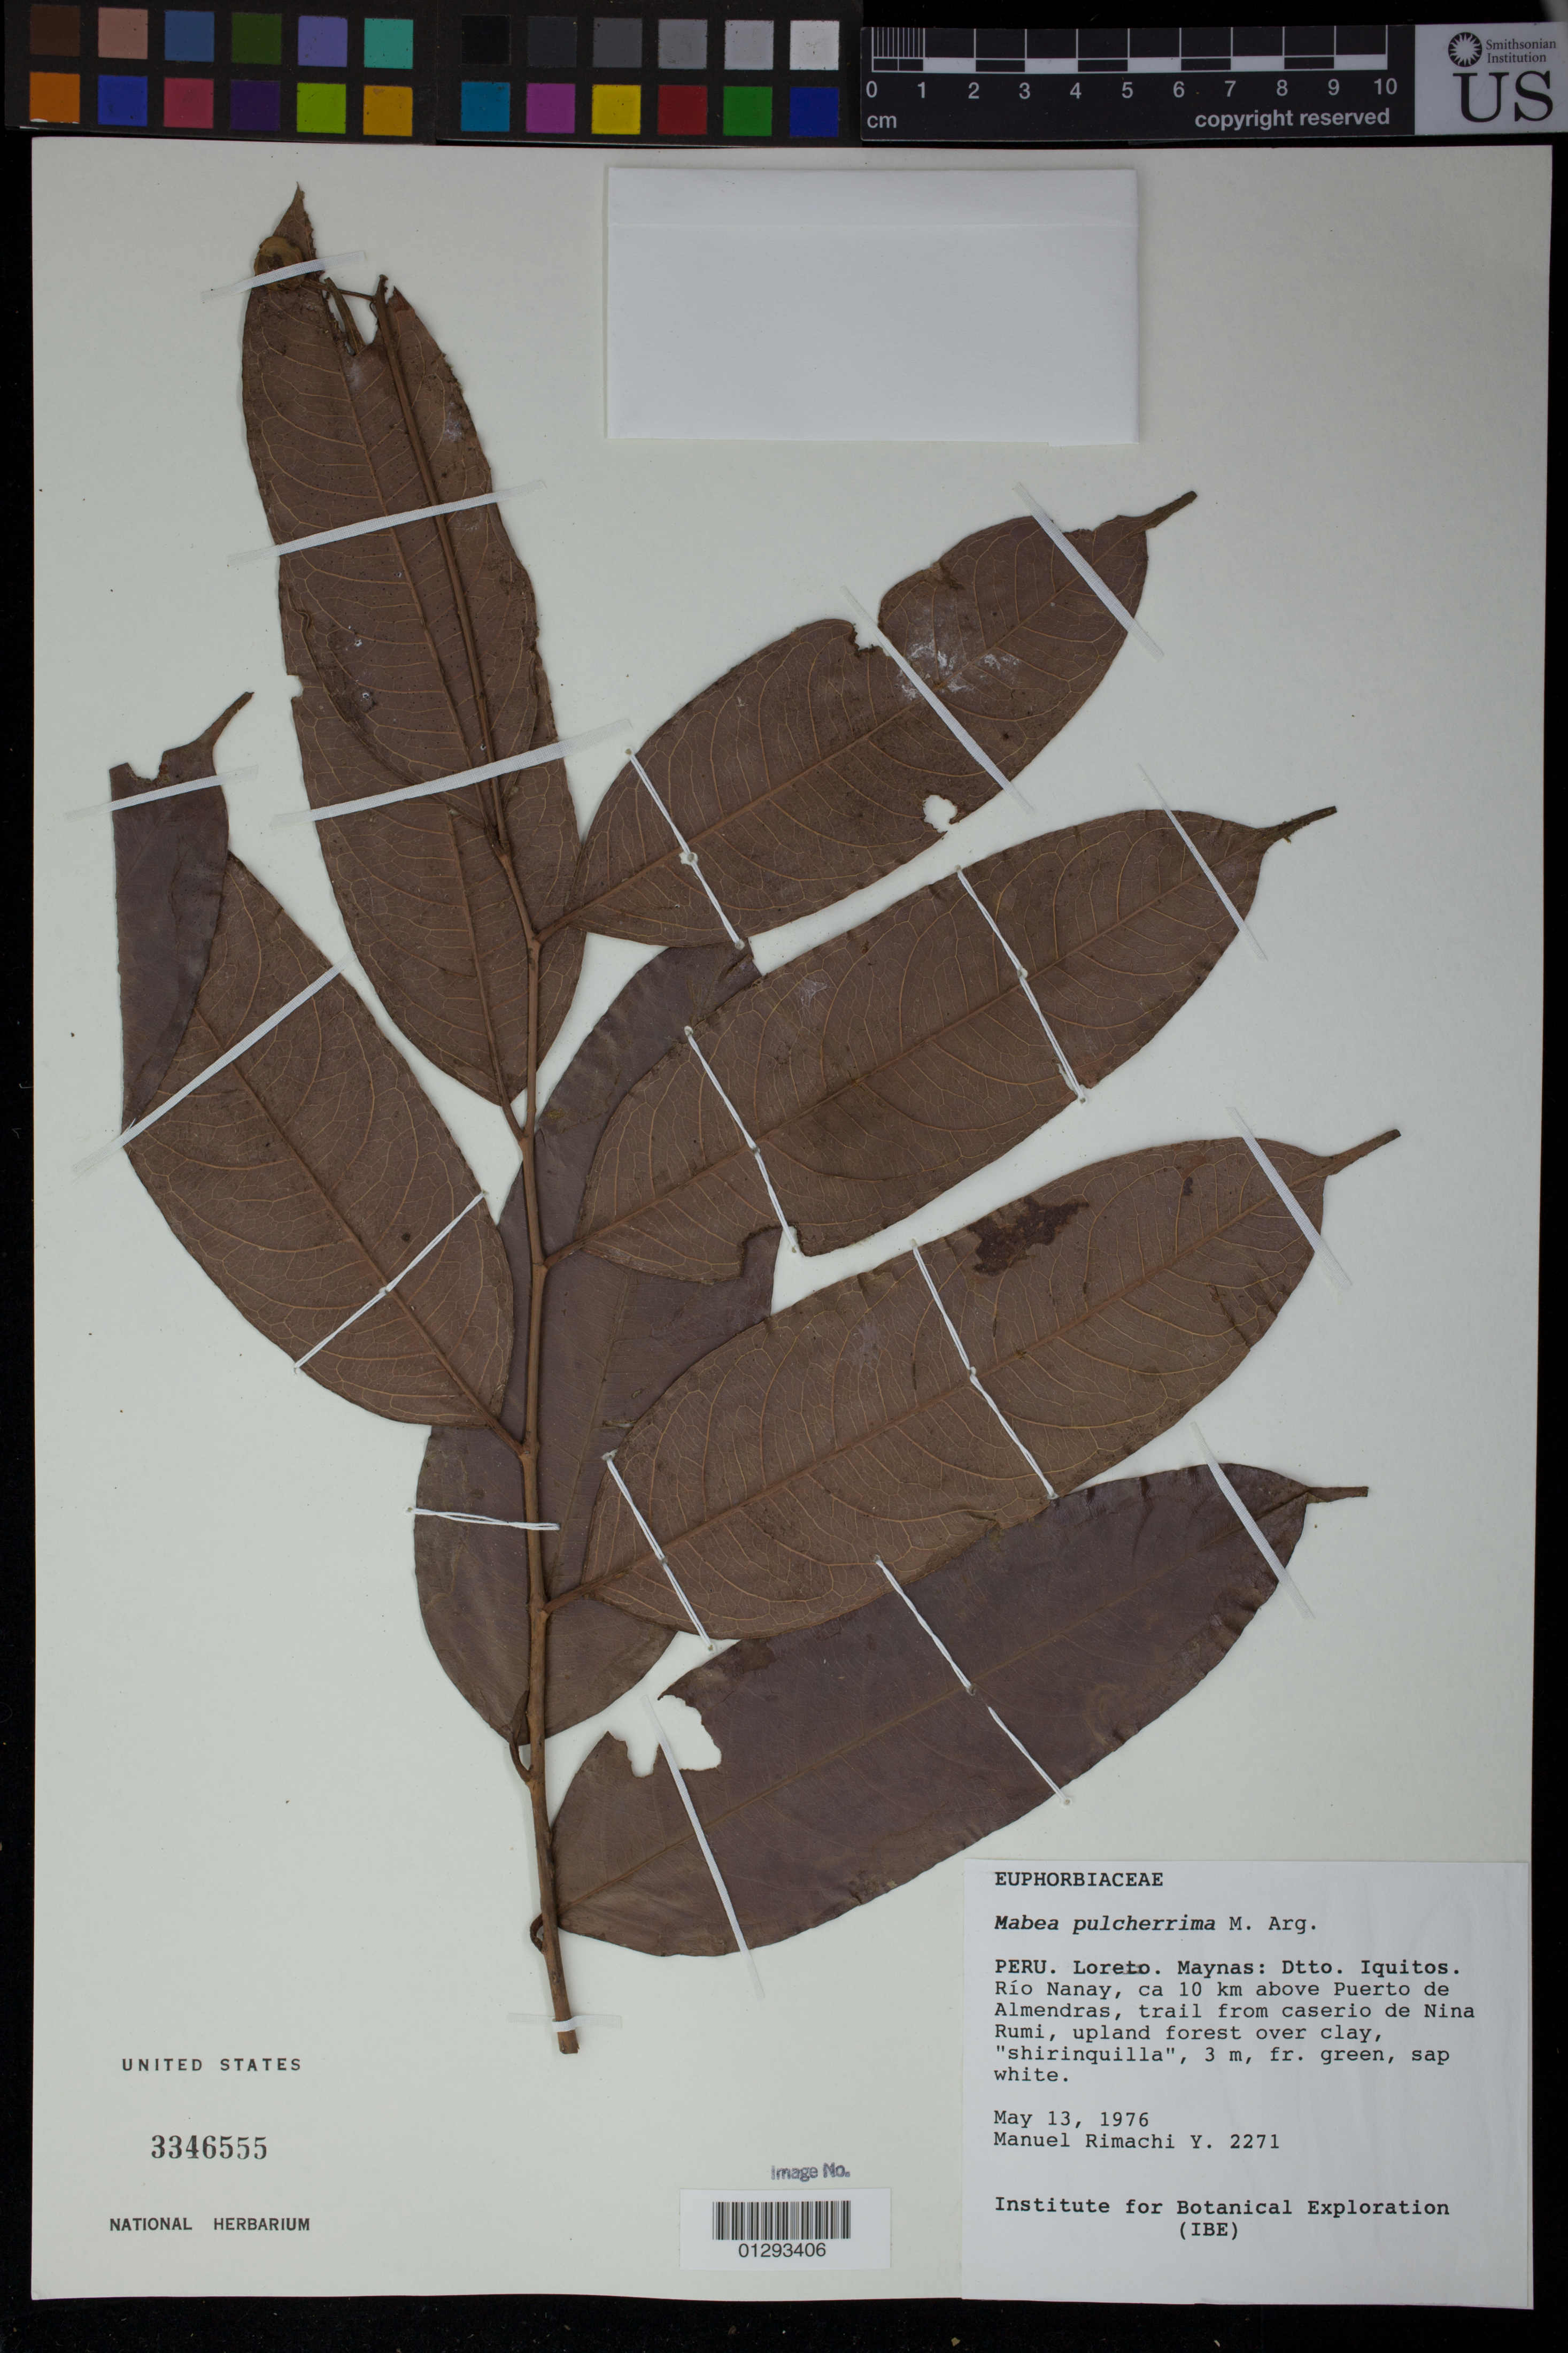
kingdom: Plantae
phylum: Tracheophyta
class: Magnoliopsida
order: Malpighiales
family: Euphorbiaceae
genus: Mabea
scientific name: Mabea pulcherrima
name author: Müll. Arg.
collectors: M. Rimachi Y.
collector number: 2271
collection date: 1976-05-13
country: Peru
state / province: Loreto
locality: Maynas: Dtto. Iquitos. Rio Nanay, ca 10 km above Puerto de Almendras, trail from caserio de Nina Rumi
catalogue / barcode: US 3346555